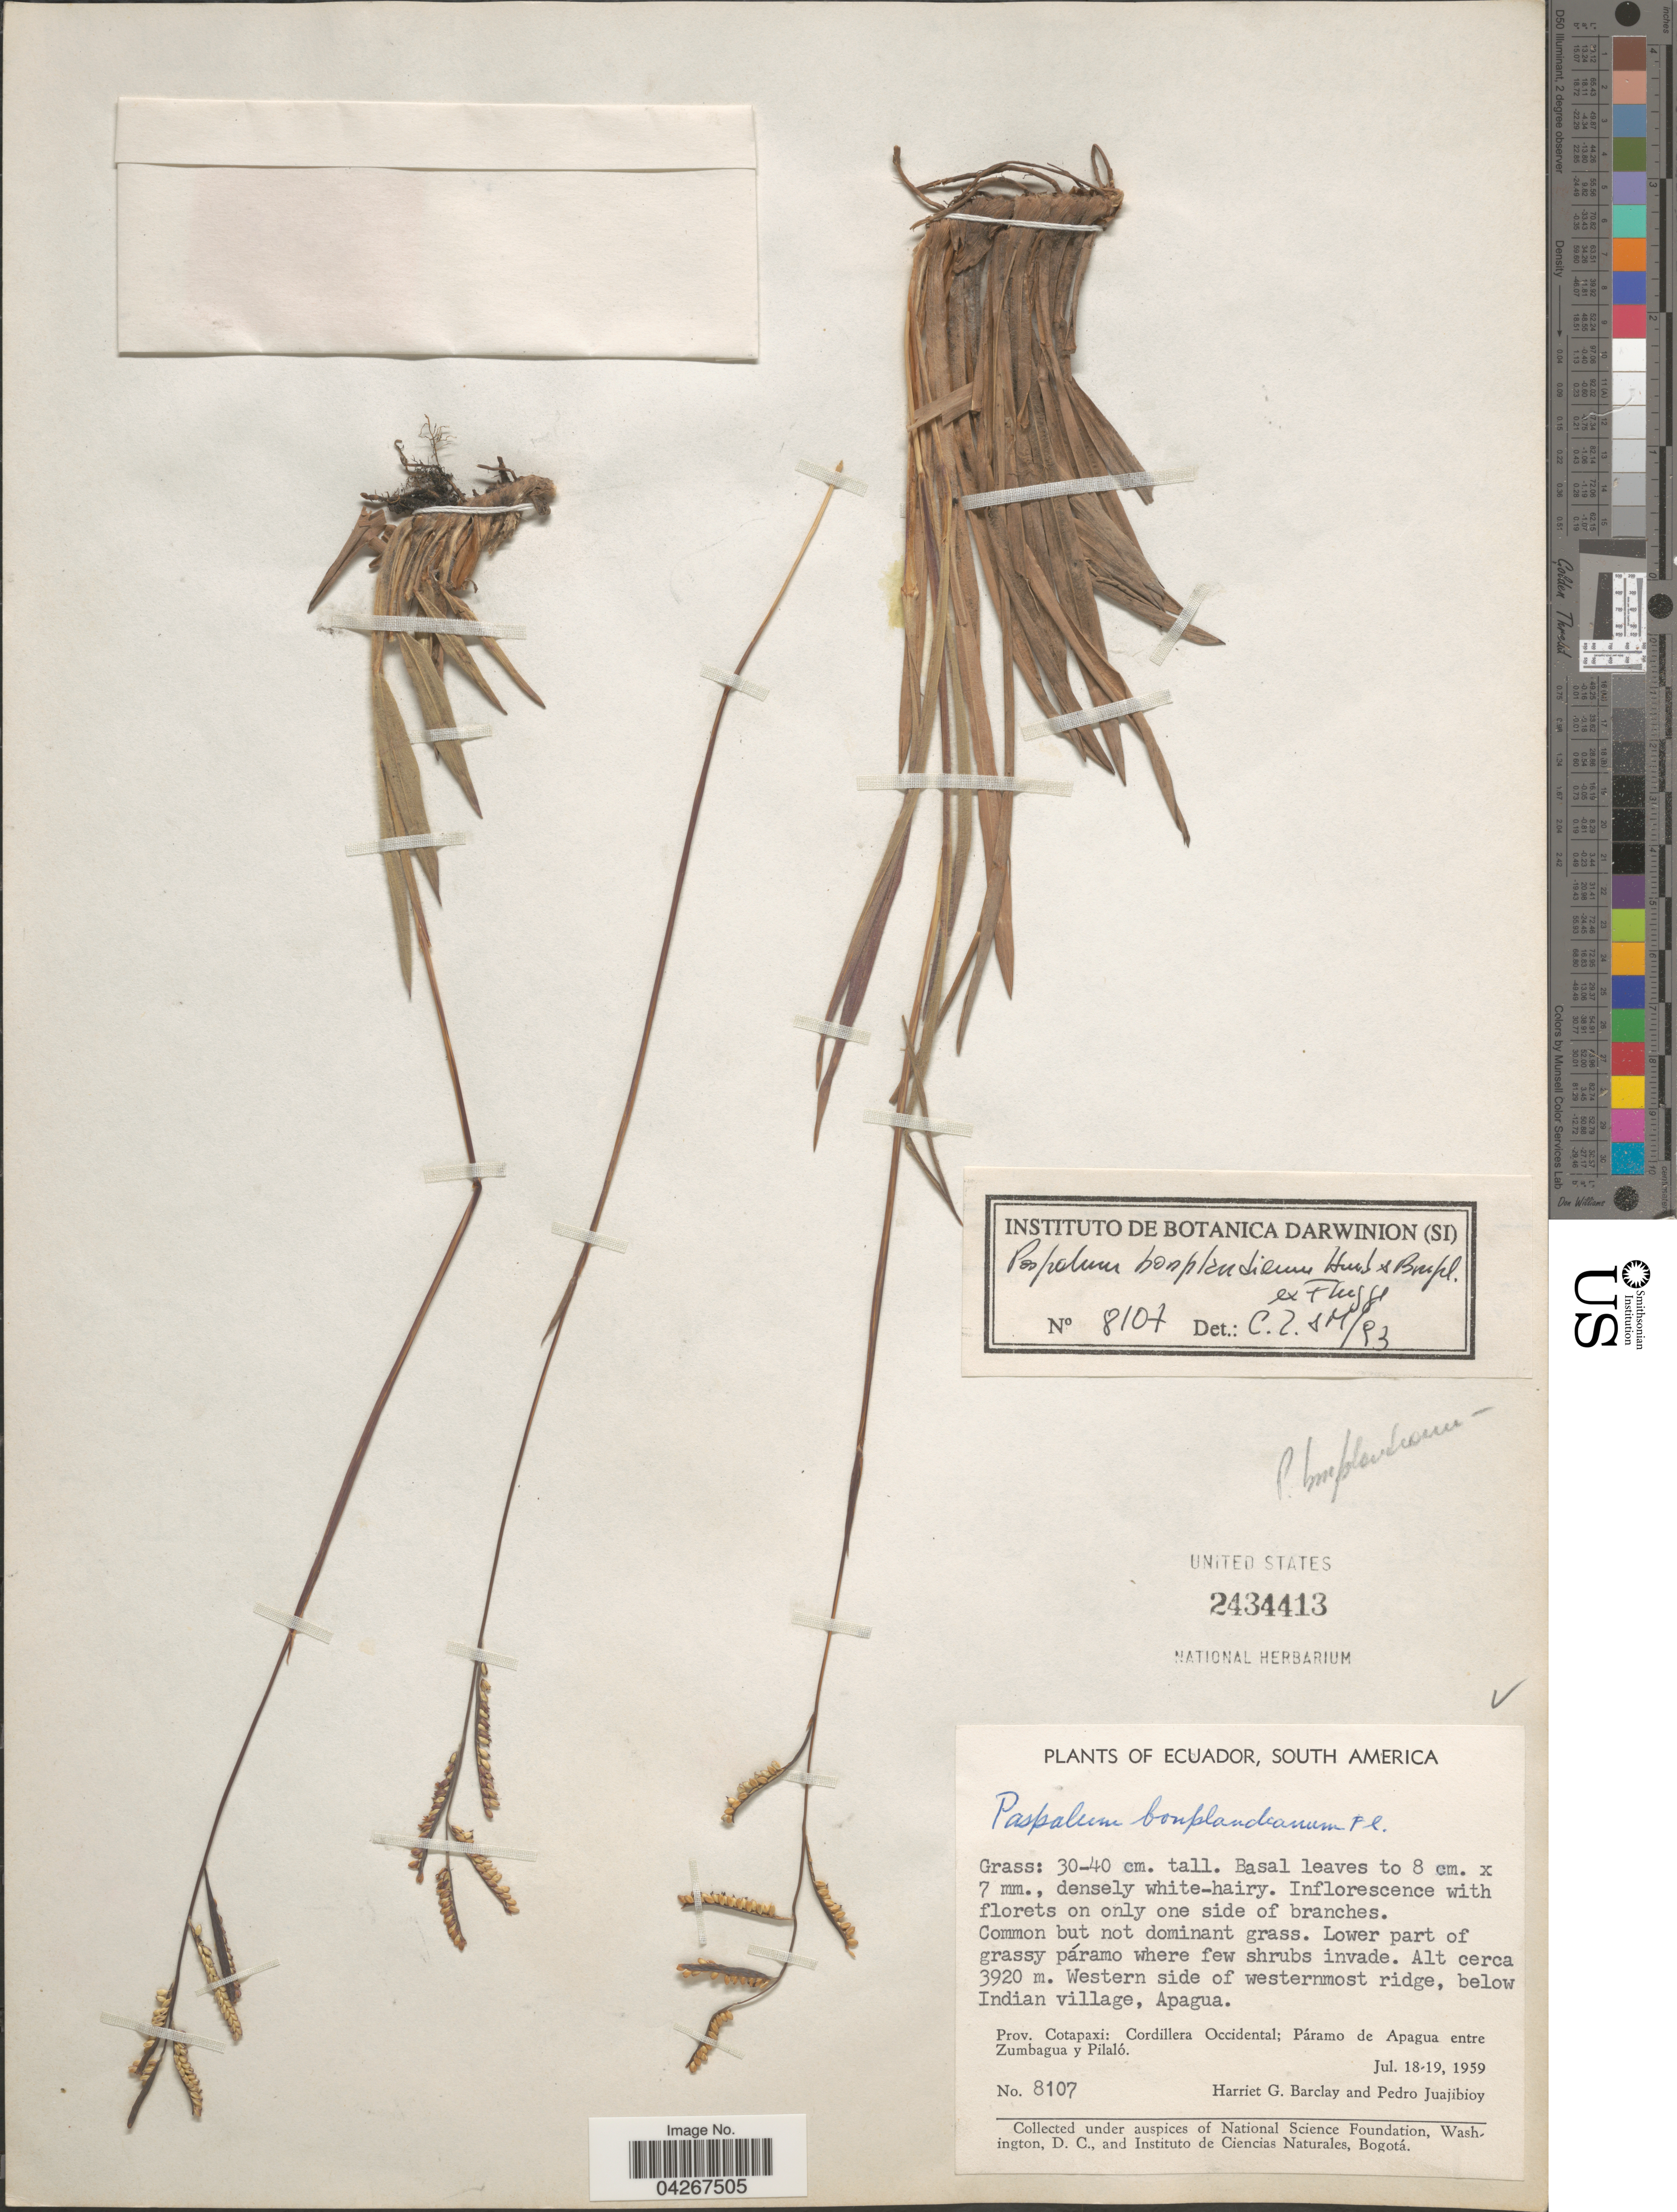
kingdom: Plantae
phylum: Tracheophyta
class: Liliopsida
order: Poales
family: Poaceae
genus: Paspalum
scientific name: Paspalum bonplandianum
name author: Flüggé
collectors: H. G. Barclay & P. Juajibioy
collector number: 8107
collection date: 1959-07-18/1959-07-19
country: Ecuador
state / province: Cotopaxi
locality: Western side of westernmost ridge, below Indian village, Apagua. Prov. Cotapaxi: Cordillera Occidental; Páramo de Apagua entre Zumbagua y Pilaló.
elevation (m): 3920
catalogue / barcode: US 2434413